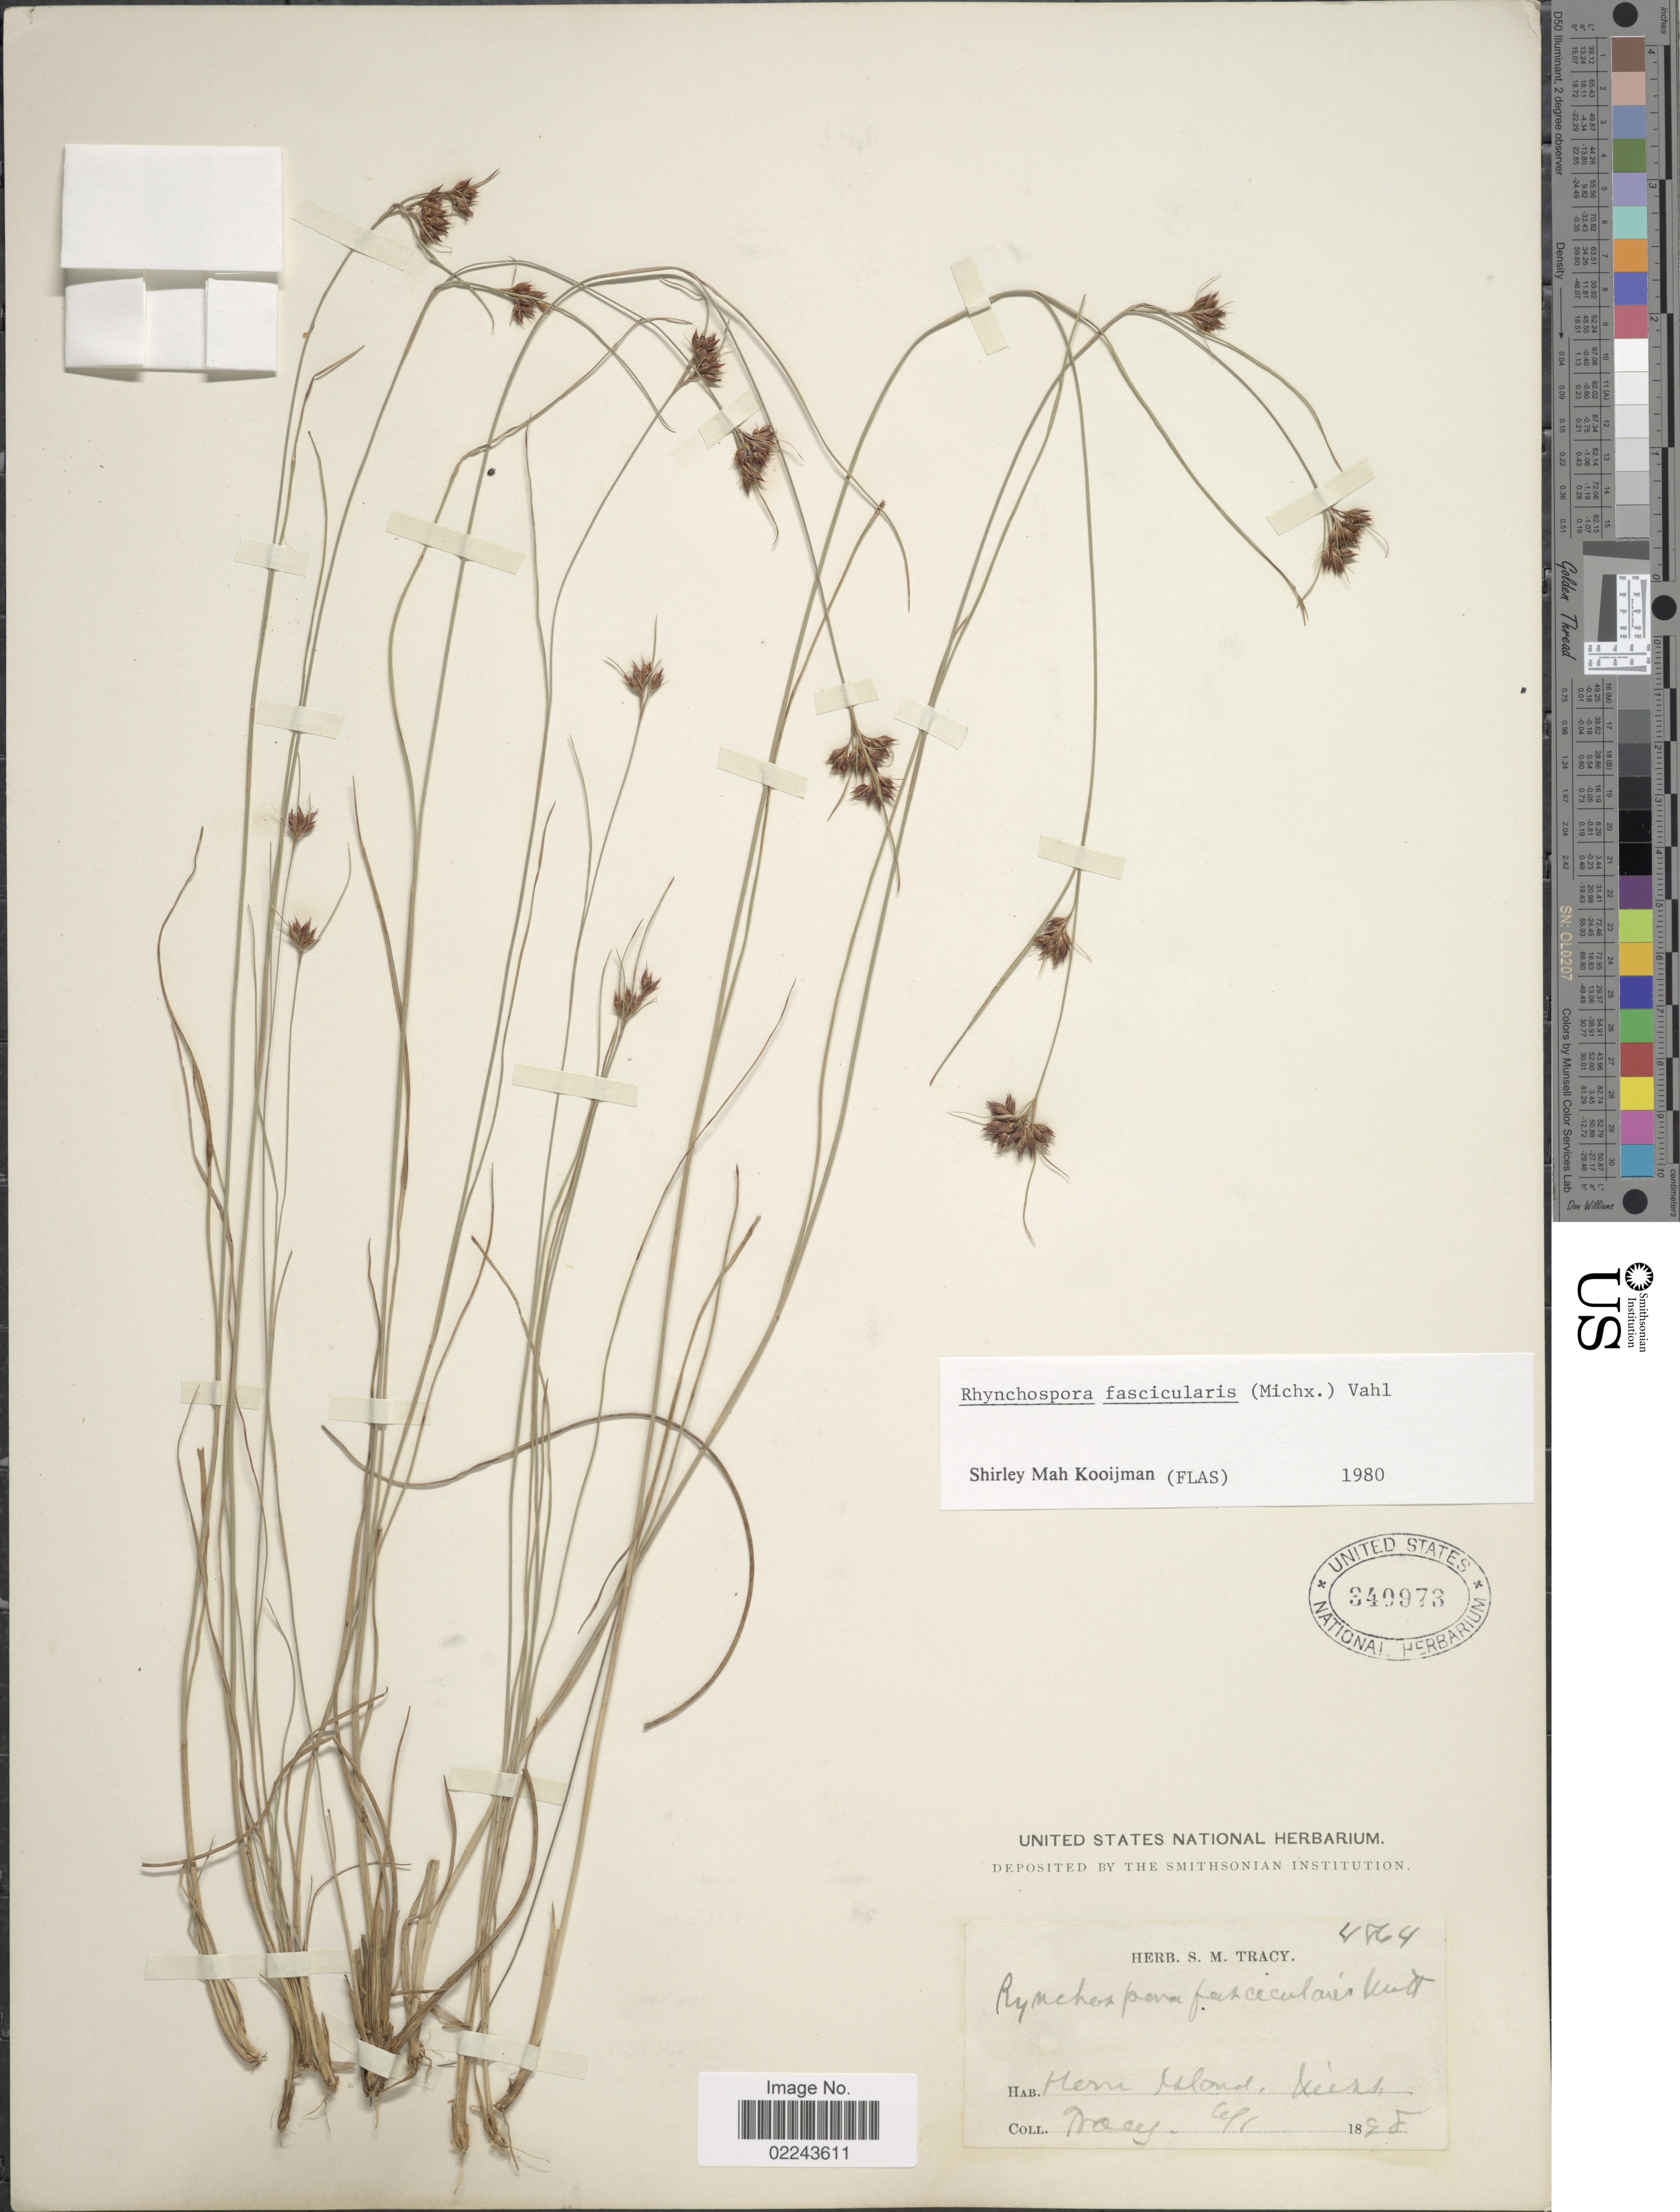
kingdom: Plantae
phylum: Tracheophyta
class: Liliopsida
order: Poales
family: Cyperaceae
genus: Rhynchospora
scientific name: Rhynchospora fascicularis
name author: (Michx.) Vahl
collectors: S. M. Tracy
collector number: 4864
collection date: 1898-06-01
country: United States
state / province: Mississippi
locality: Horn Island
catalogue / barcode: US 340973